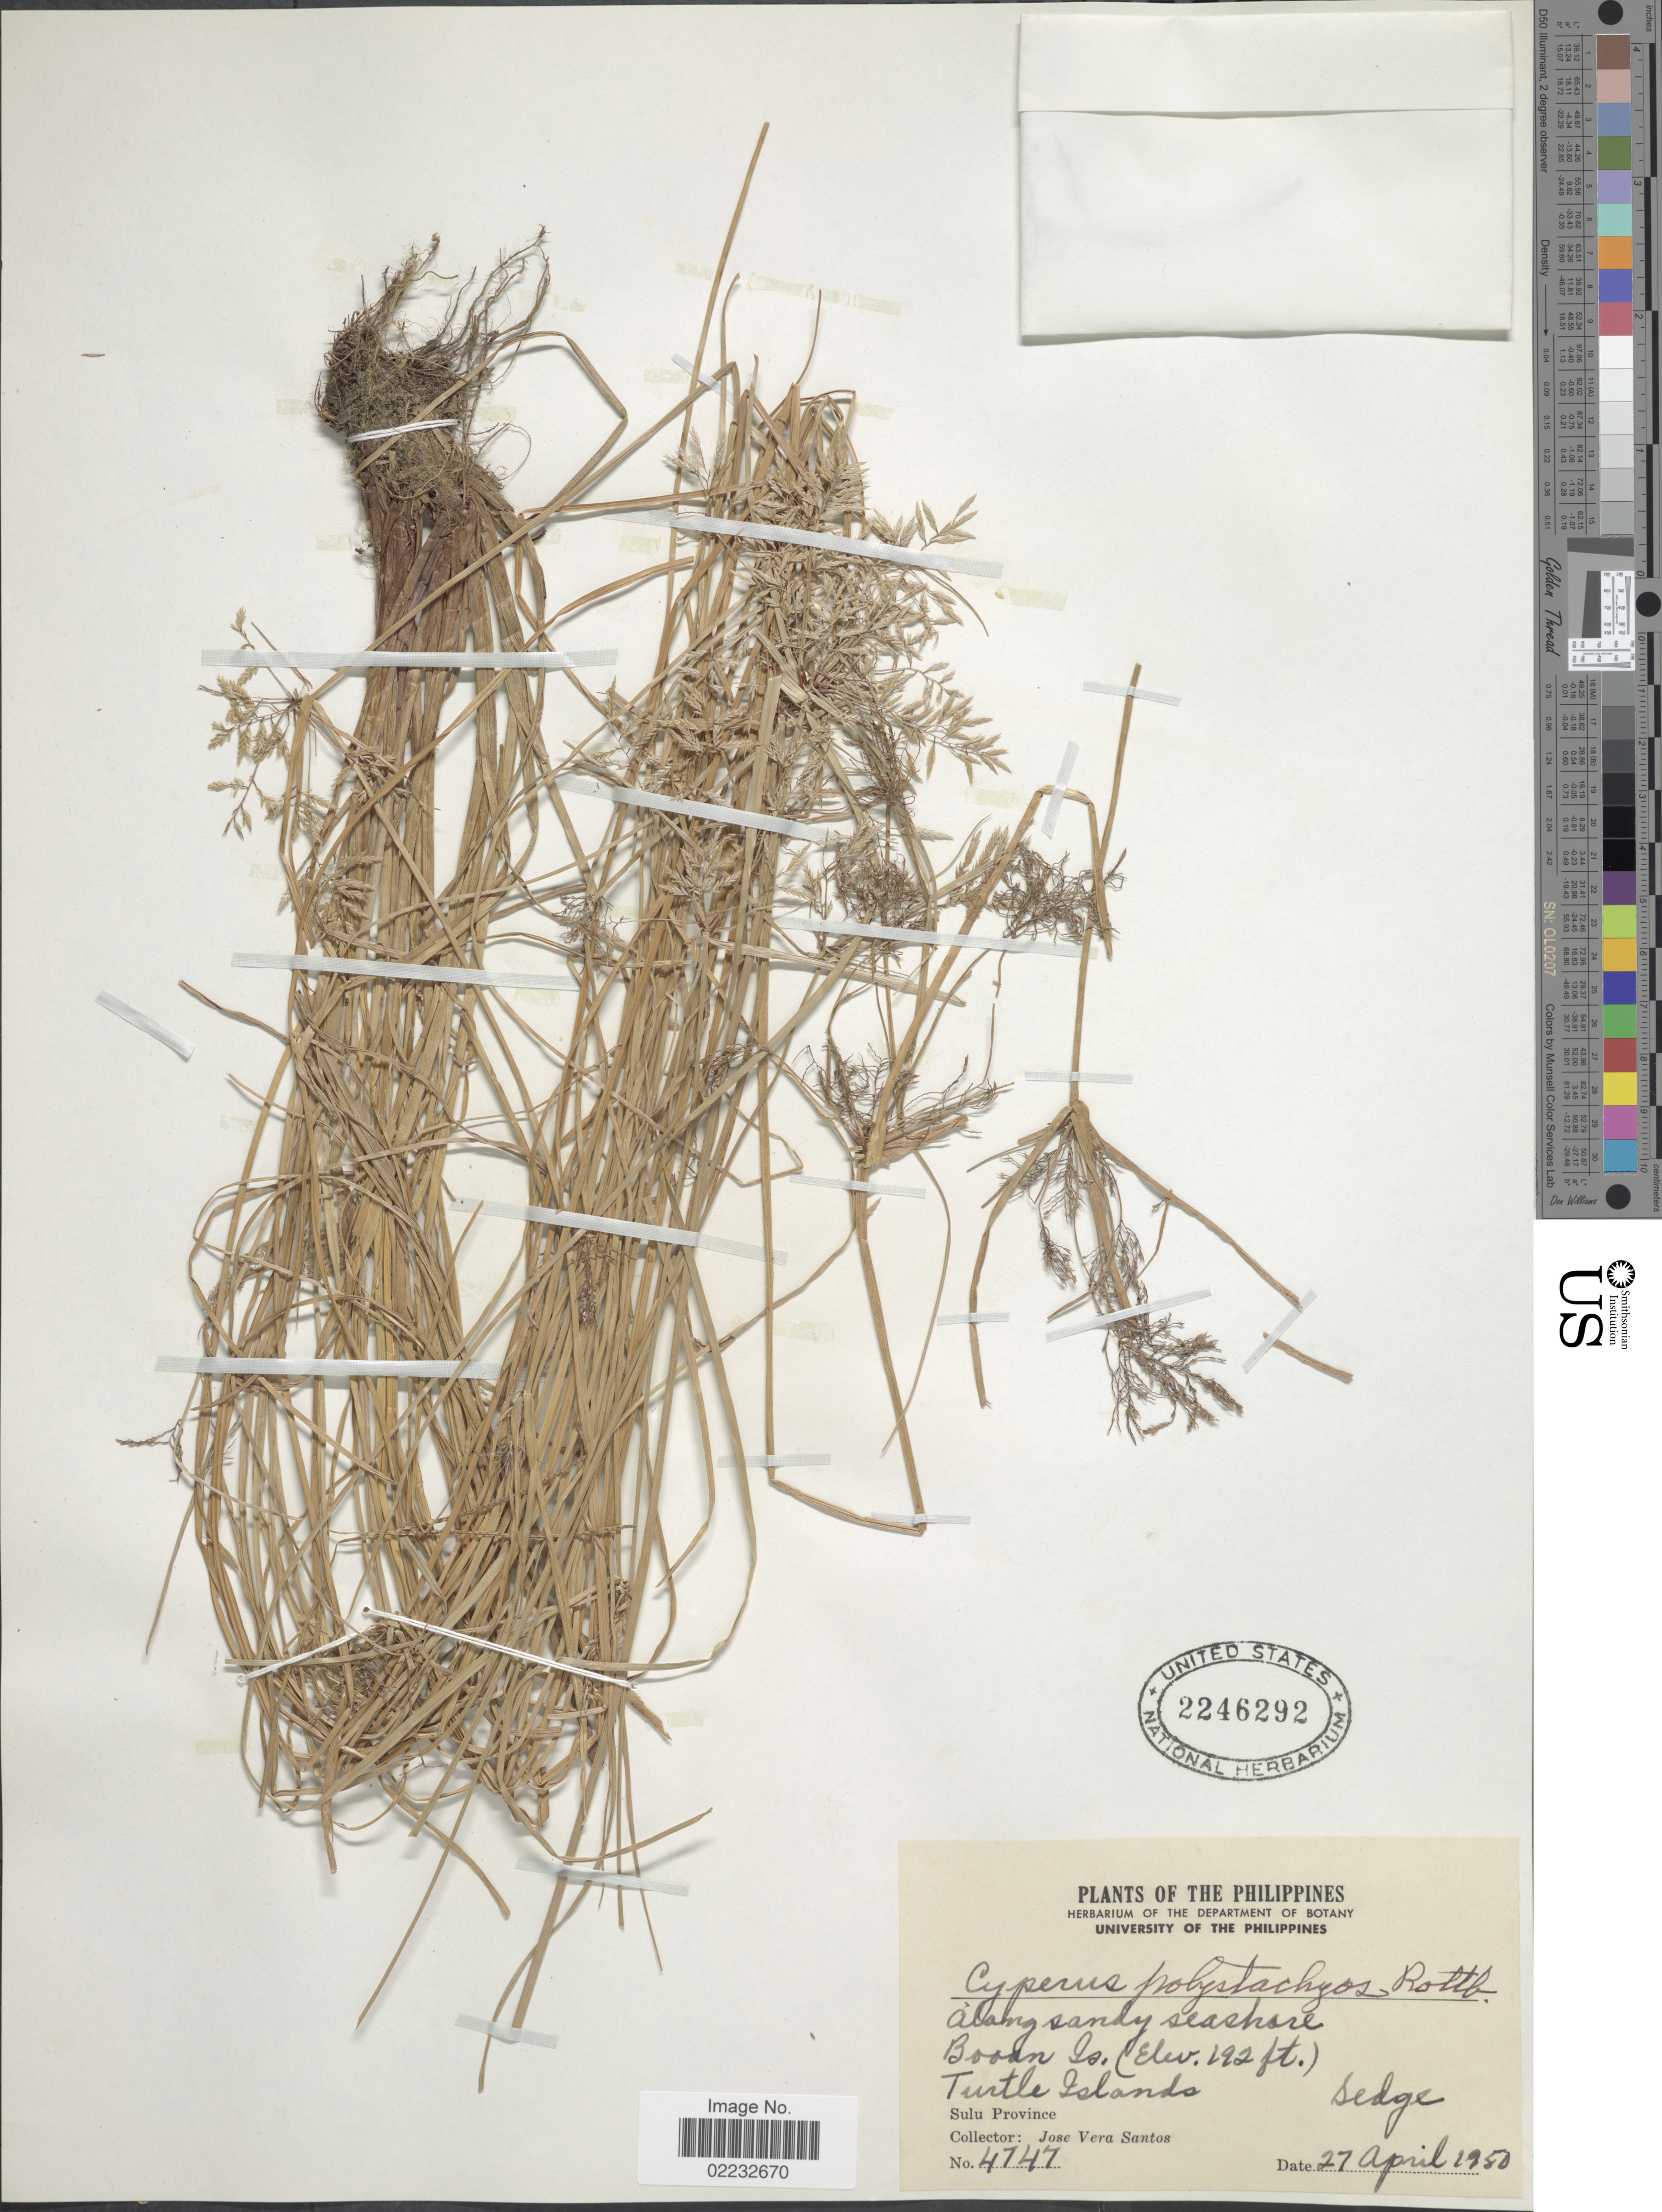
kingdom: Plantae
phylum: Tracheophyta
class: Liliopsida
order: Poales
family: Cyperaceae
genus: Cyperus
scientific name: Cyperus polystachyos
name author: Rottb.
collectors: J. Santos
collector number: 4747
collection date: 1950-04-27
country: Philippines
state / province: Muslim Mindanao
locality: Booan Is. Turtle Islands. Sulu Province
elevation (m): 59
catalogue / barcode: US 2246292